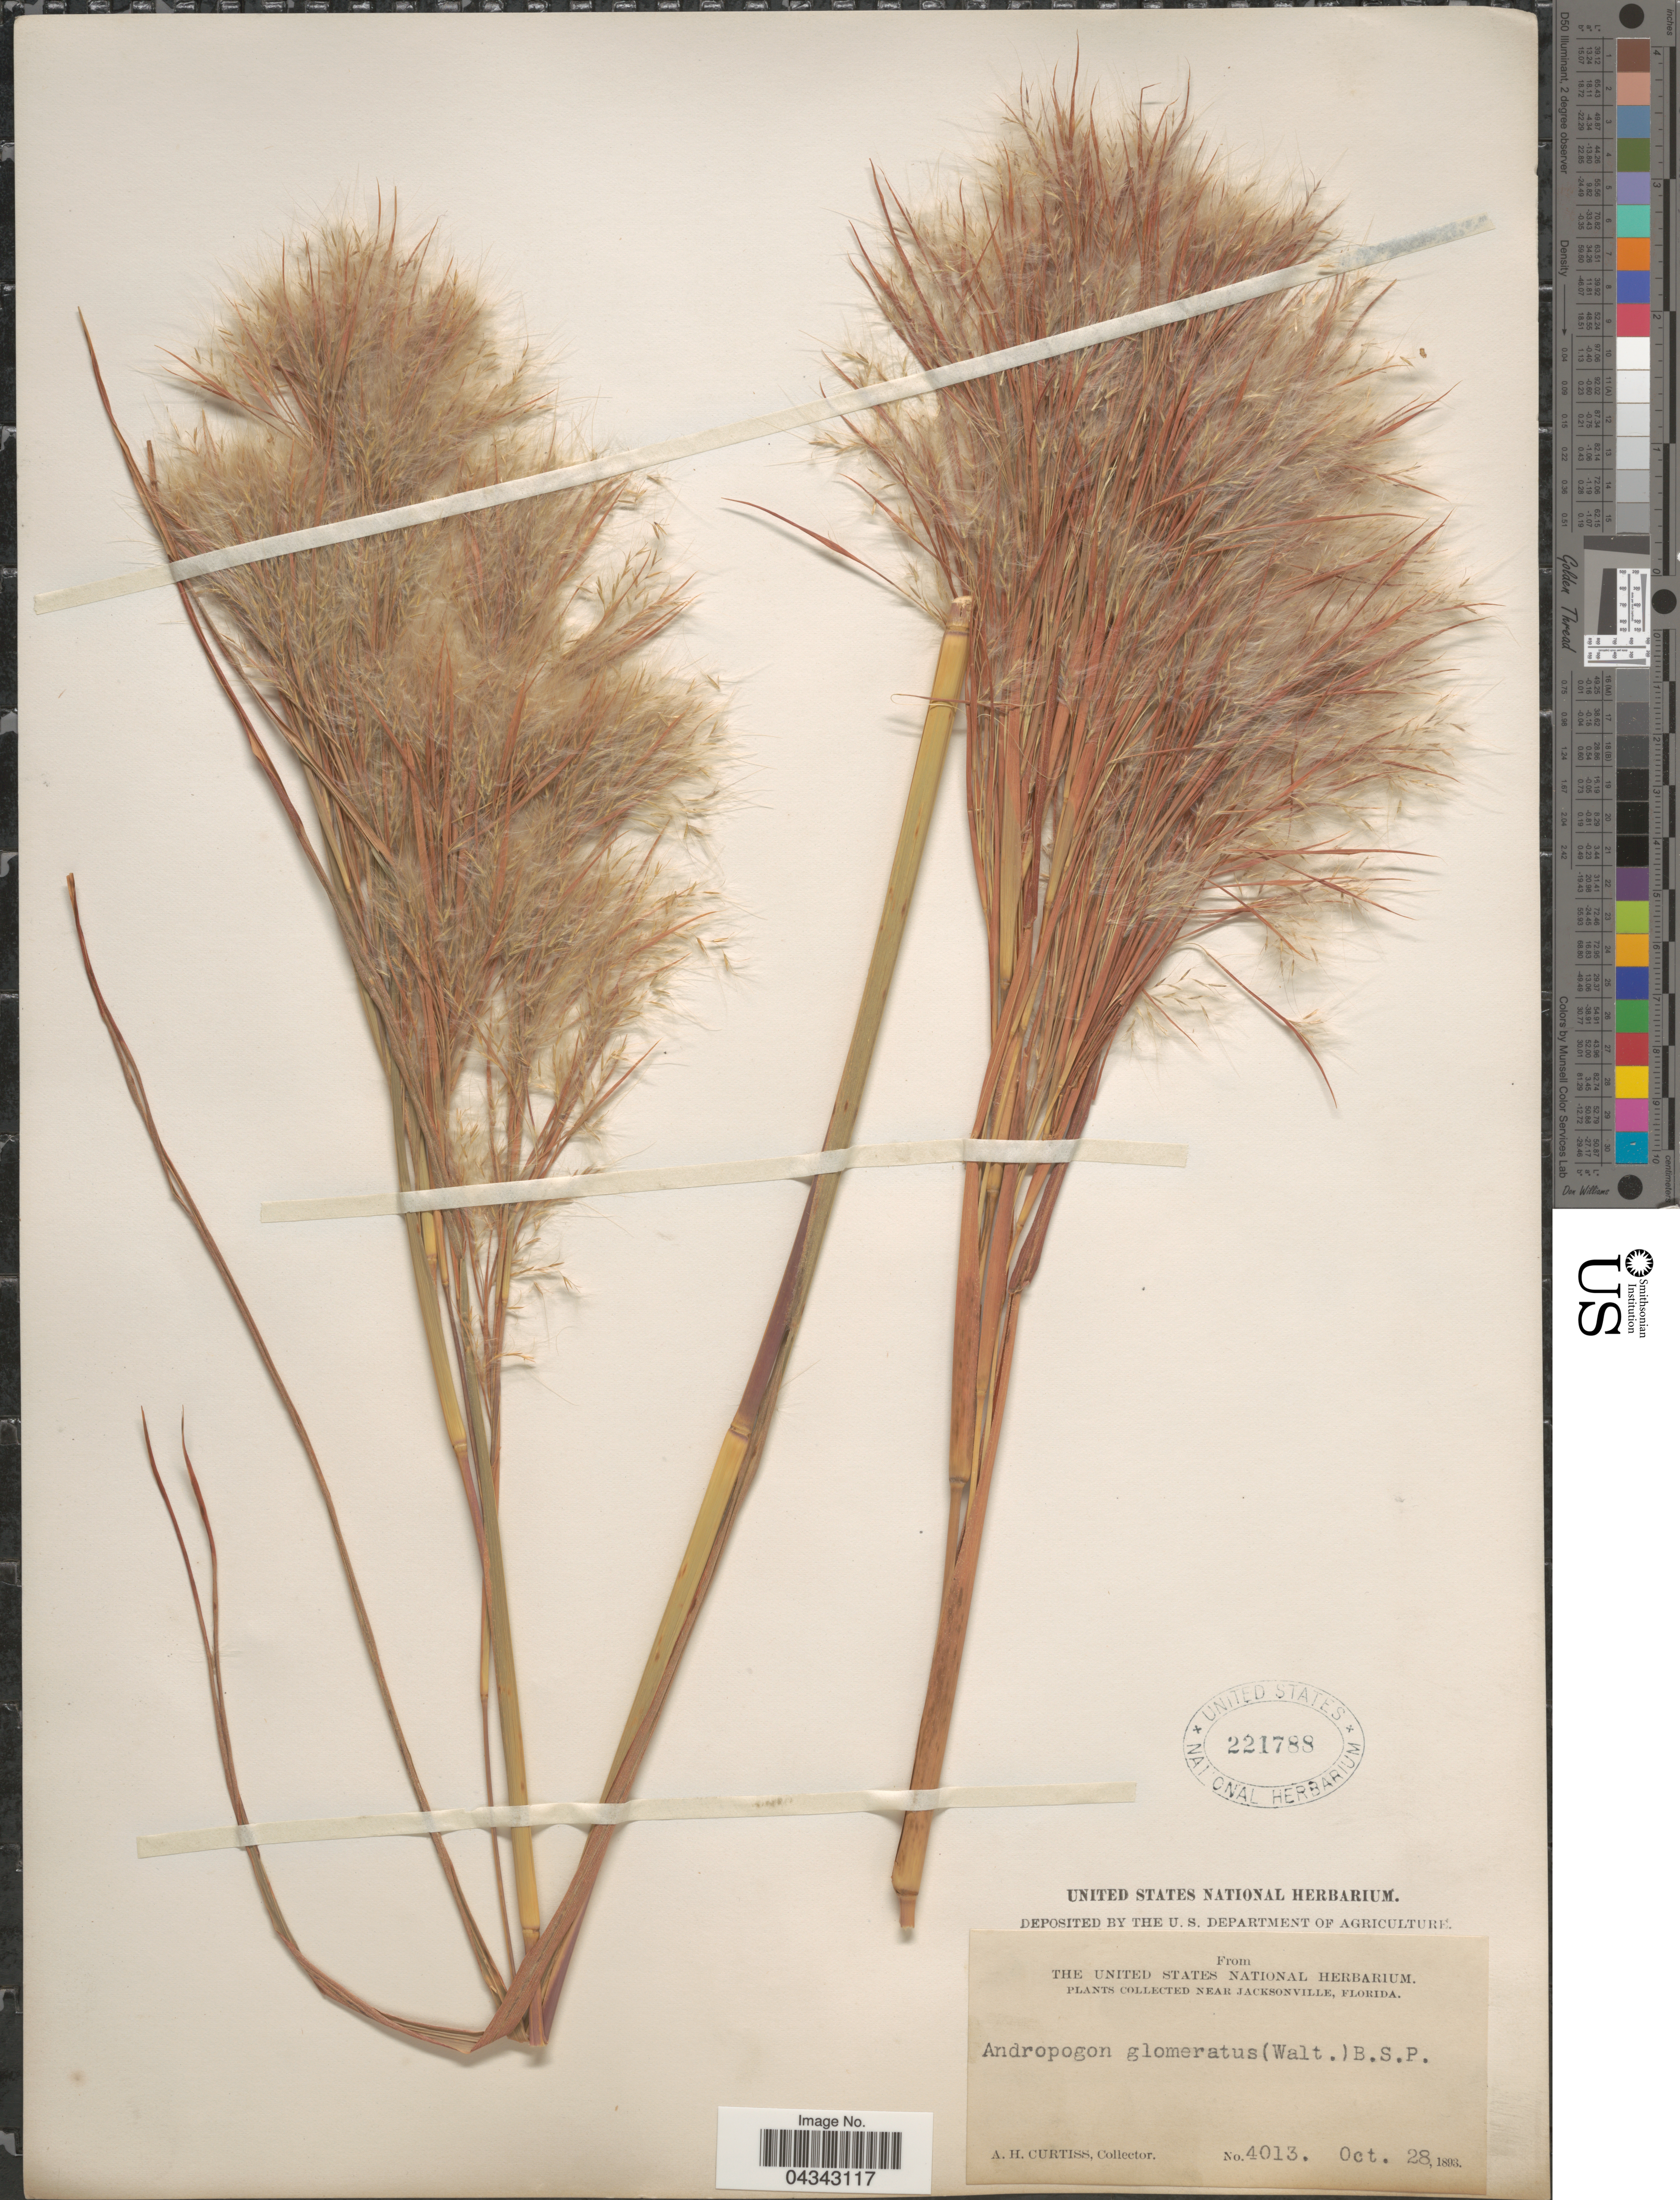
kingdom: Plantae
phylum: Tracheophyta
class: Liliopsida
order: Poales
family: Poaceae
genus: Andropogon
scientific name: Andropogon glomeratus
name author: (Walter) Britton, Stearns & Poggenb.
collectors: A. H. Curtiss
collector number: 4013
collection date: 1893-10-28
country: United States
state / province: Florida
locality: Near Jacksonville.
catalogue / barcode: US 221788